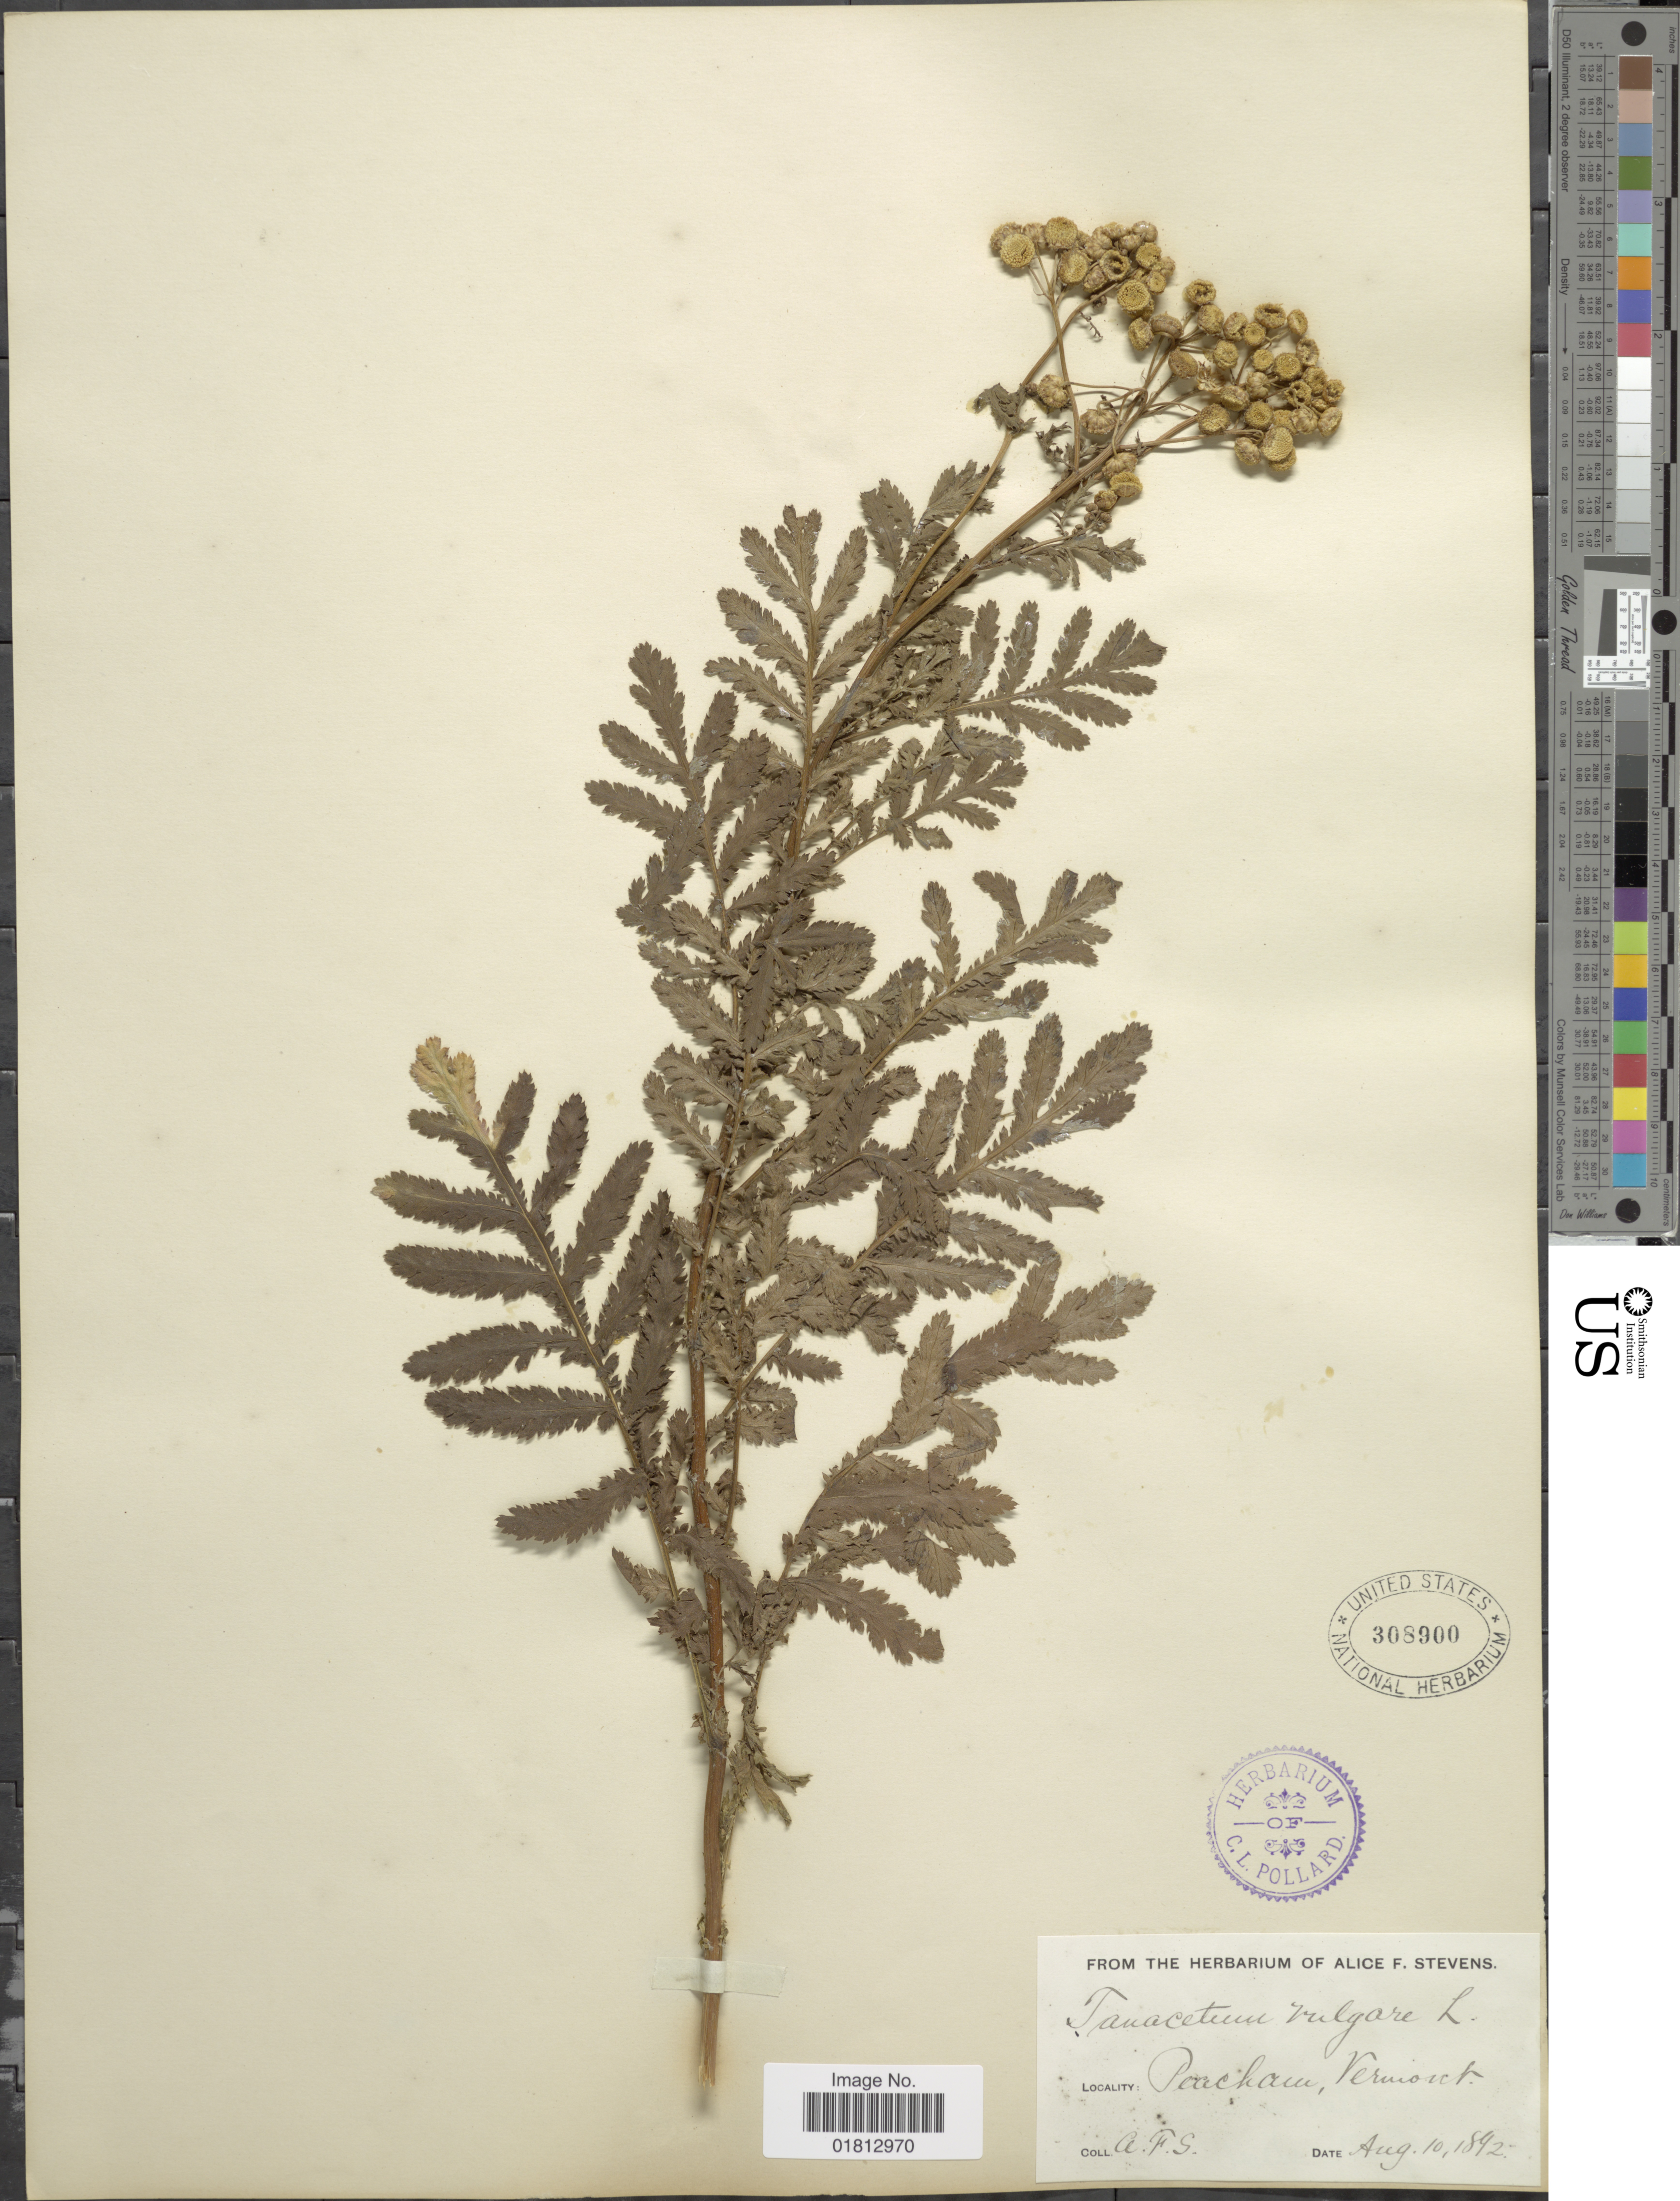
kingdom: Plantae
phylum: Tracheophyta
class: Magnoliopsida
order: Asterales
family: Asteraceae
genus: Tanacetum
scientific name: Tanacetum vulgare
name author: L.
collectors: A. Stevens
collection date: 1892-08-10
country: United States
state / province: Vermont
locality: Peachaw, Vermont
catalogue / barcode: US 308900